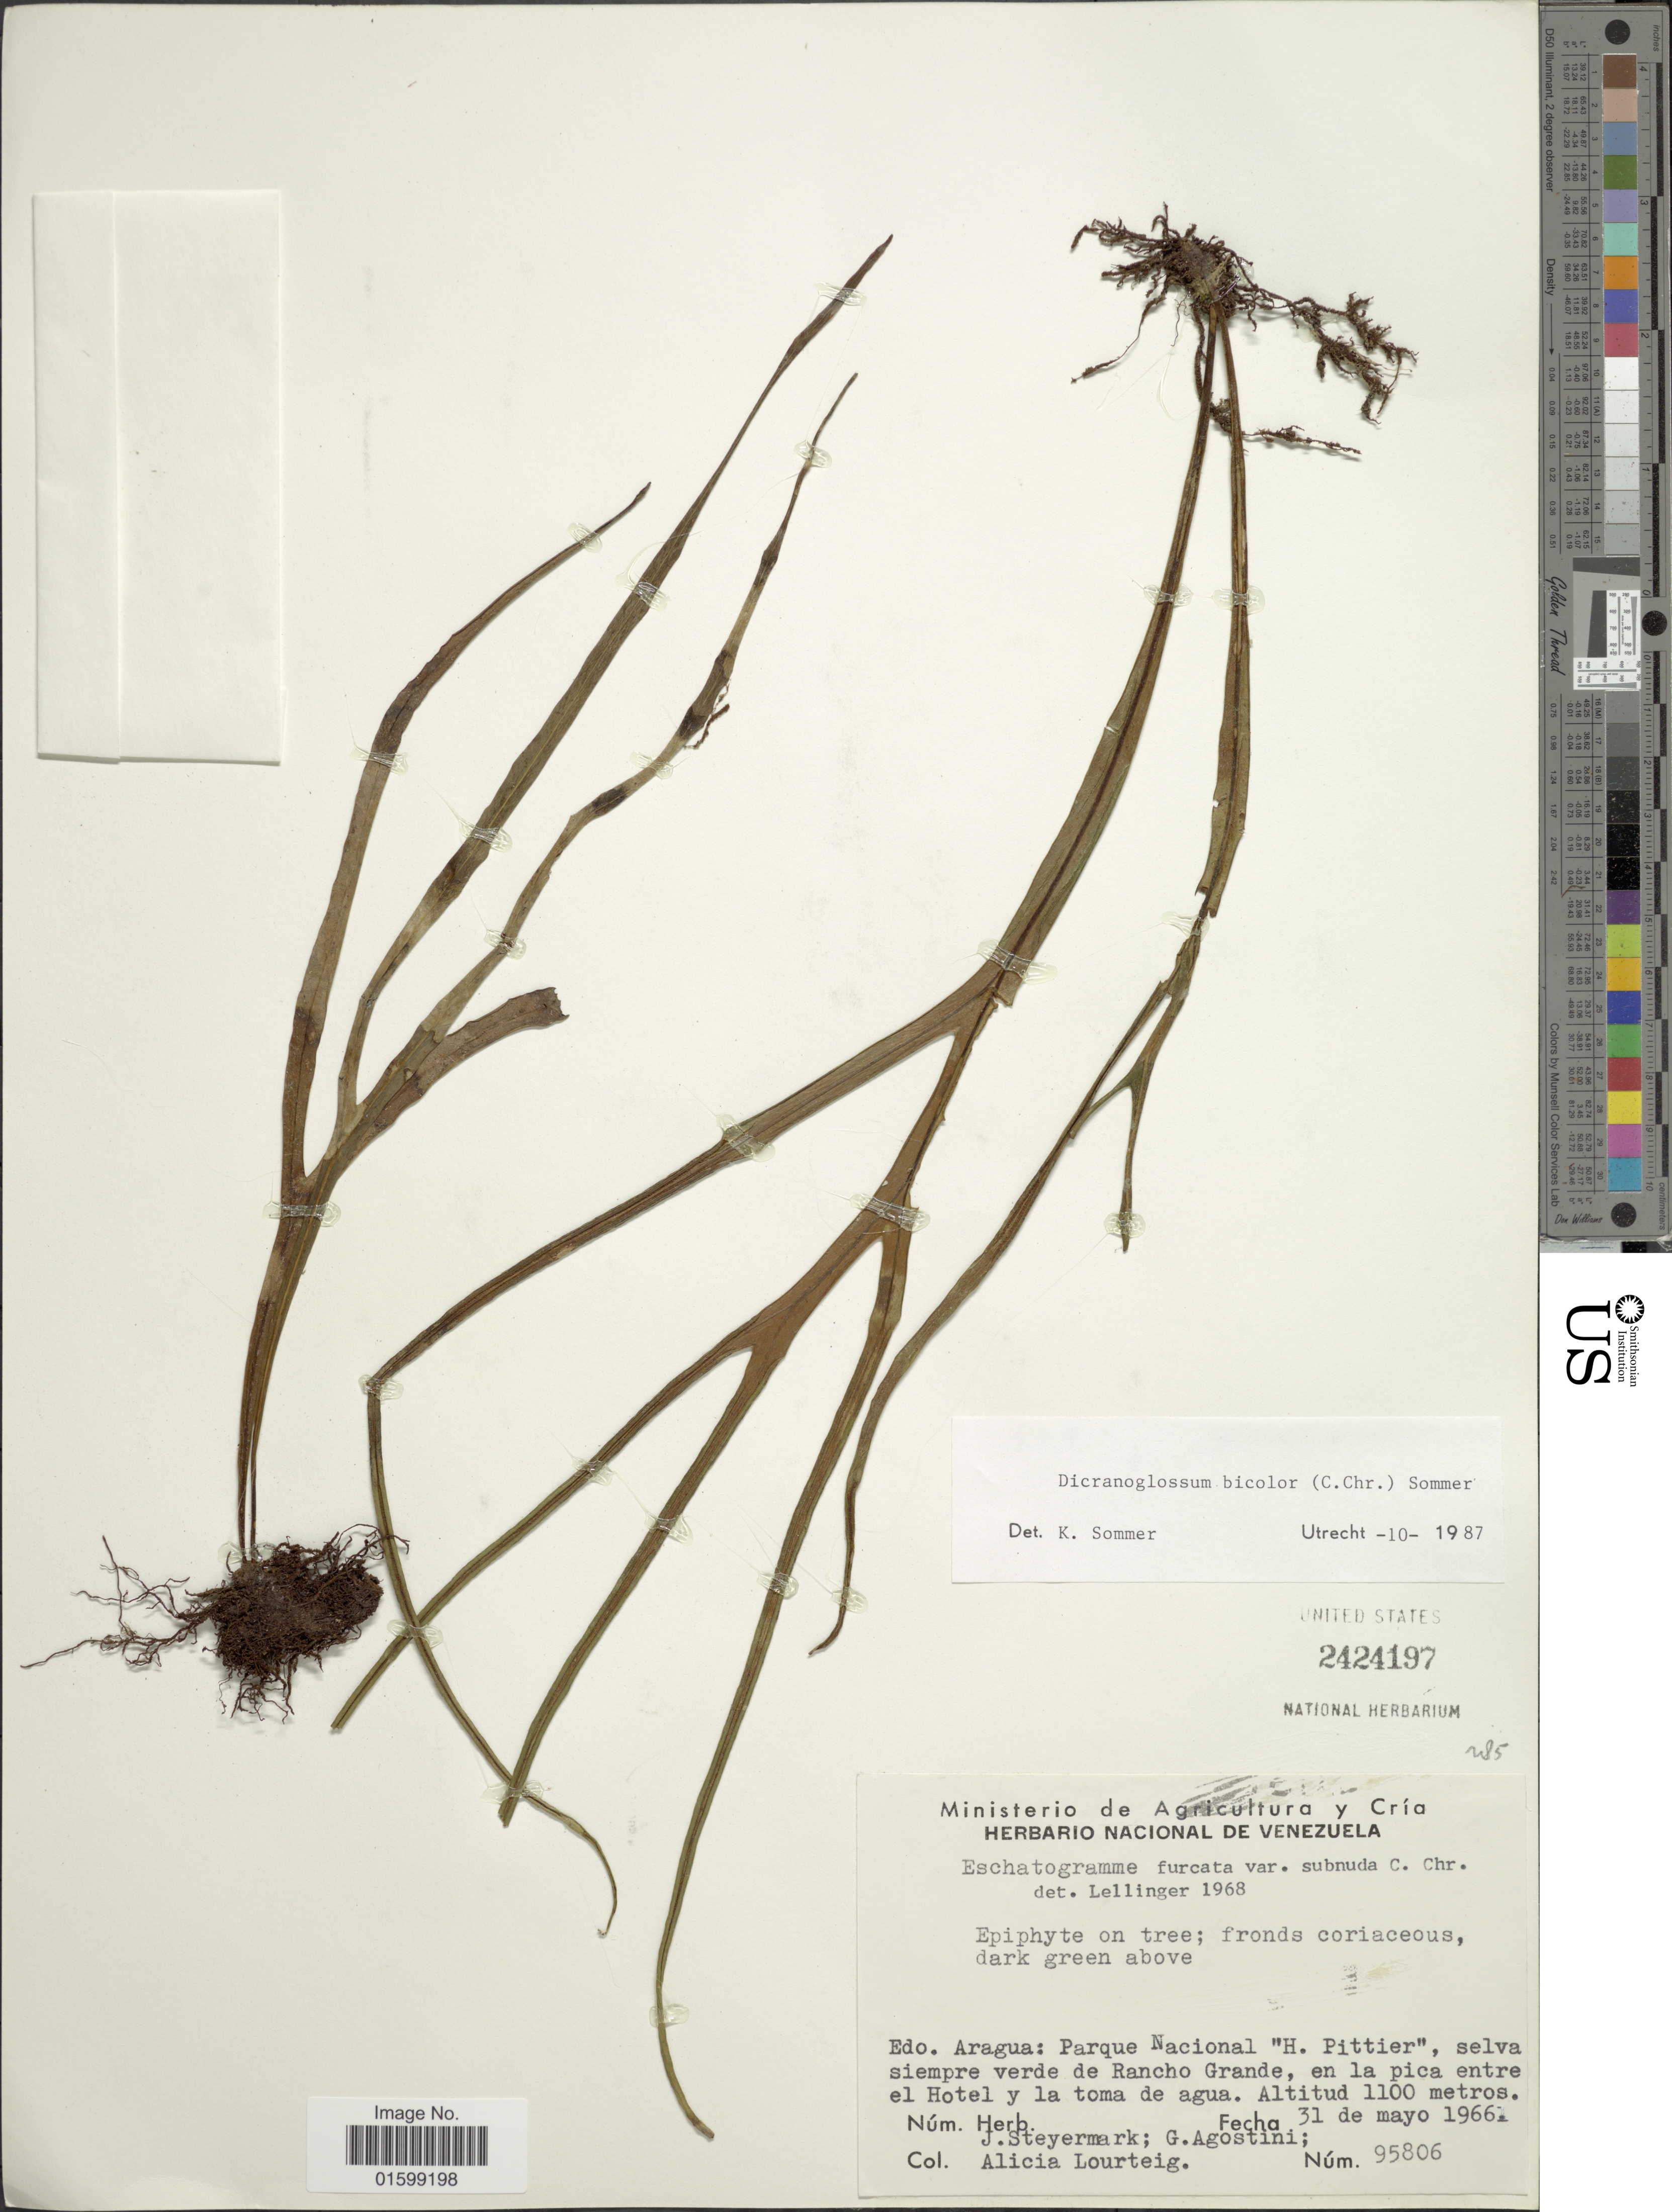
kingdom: Plantae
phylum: Tracheophyta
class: Polypodiopsida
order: Polypodiales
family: Polypodiaceae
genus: Pleopeltis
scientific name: Pleopeltis furcata var. bicolor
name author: (L.) A.R. Sm.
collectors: A. Lourteig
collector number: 95806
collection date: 1966-05-31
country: Venezuela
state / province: Aragua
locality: Parque Nacional "H.Pittier", selva siempre verde de Rancho Grande, en la pica entre el Hotel y la toma de agua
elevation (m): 1100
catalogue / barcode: US 2424197